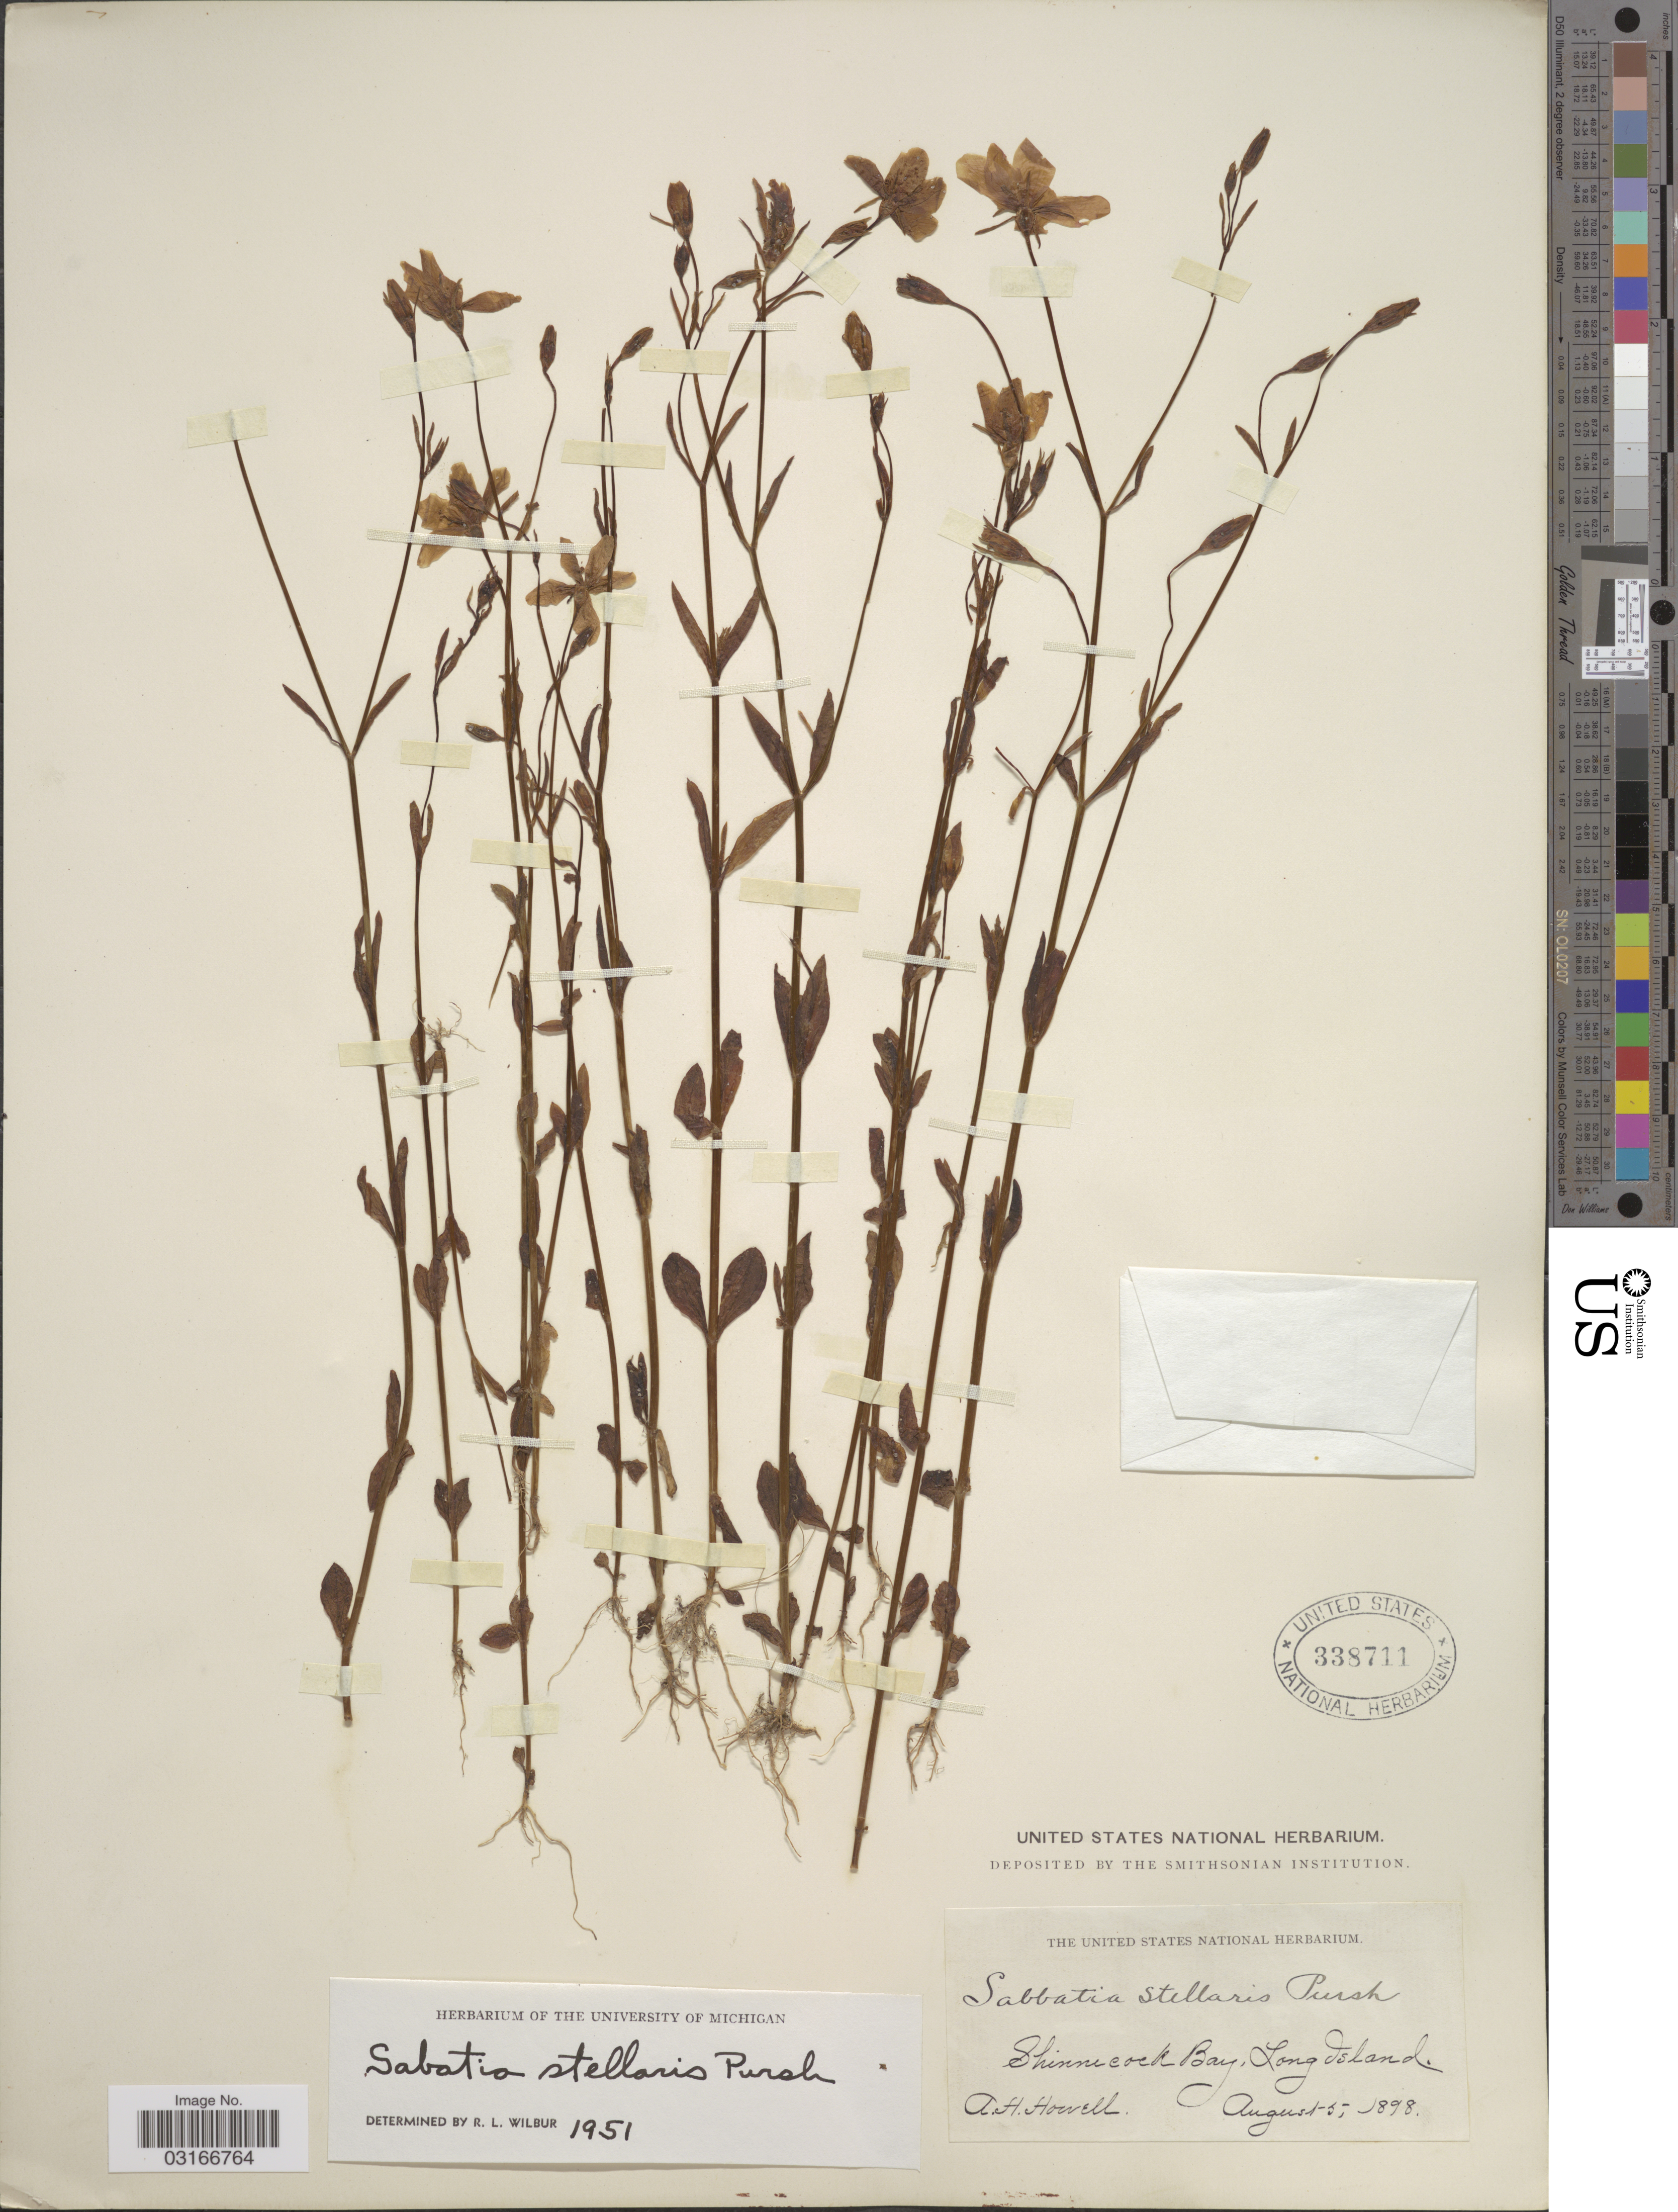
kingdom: Plantae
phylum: Tracheophyta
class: Magnoliopsida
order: Gentianales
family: Gentianaceae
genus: Sabatia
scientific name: Sabatia stellaris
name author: Pursh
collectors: A. Howell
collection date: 1898-08-01/1898-08-05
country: United States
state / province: New York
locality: Shinnecock Bay, Long Island.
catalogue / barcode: US 338711